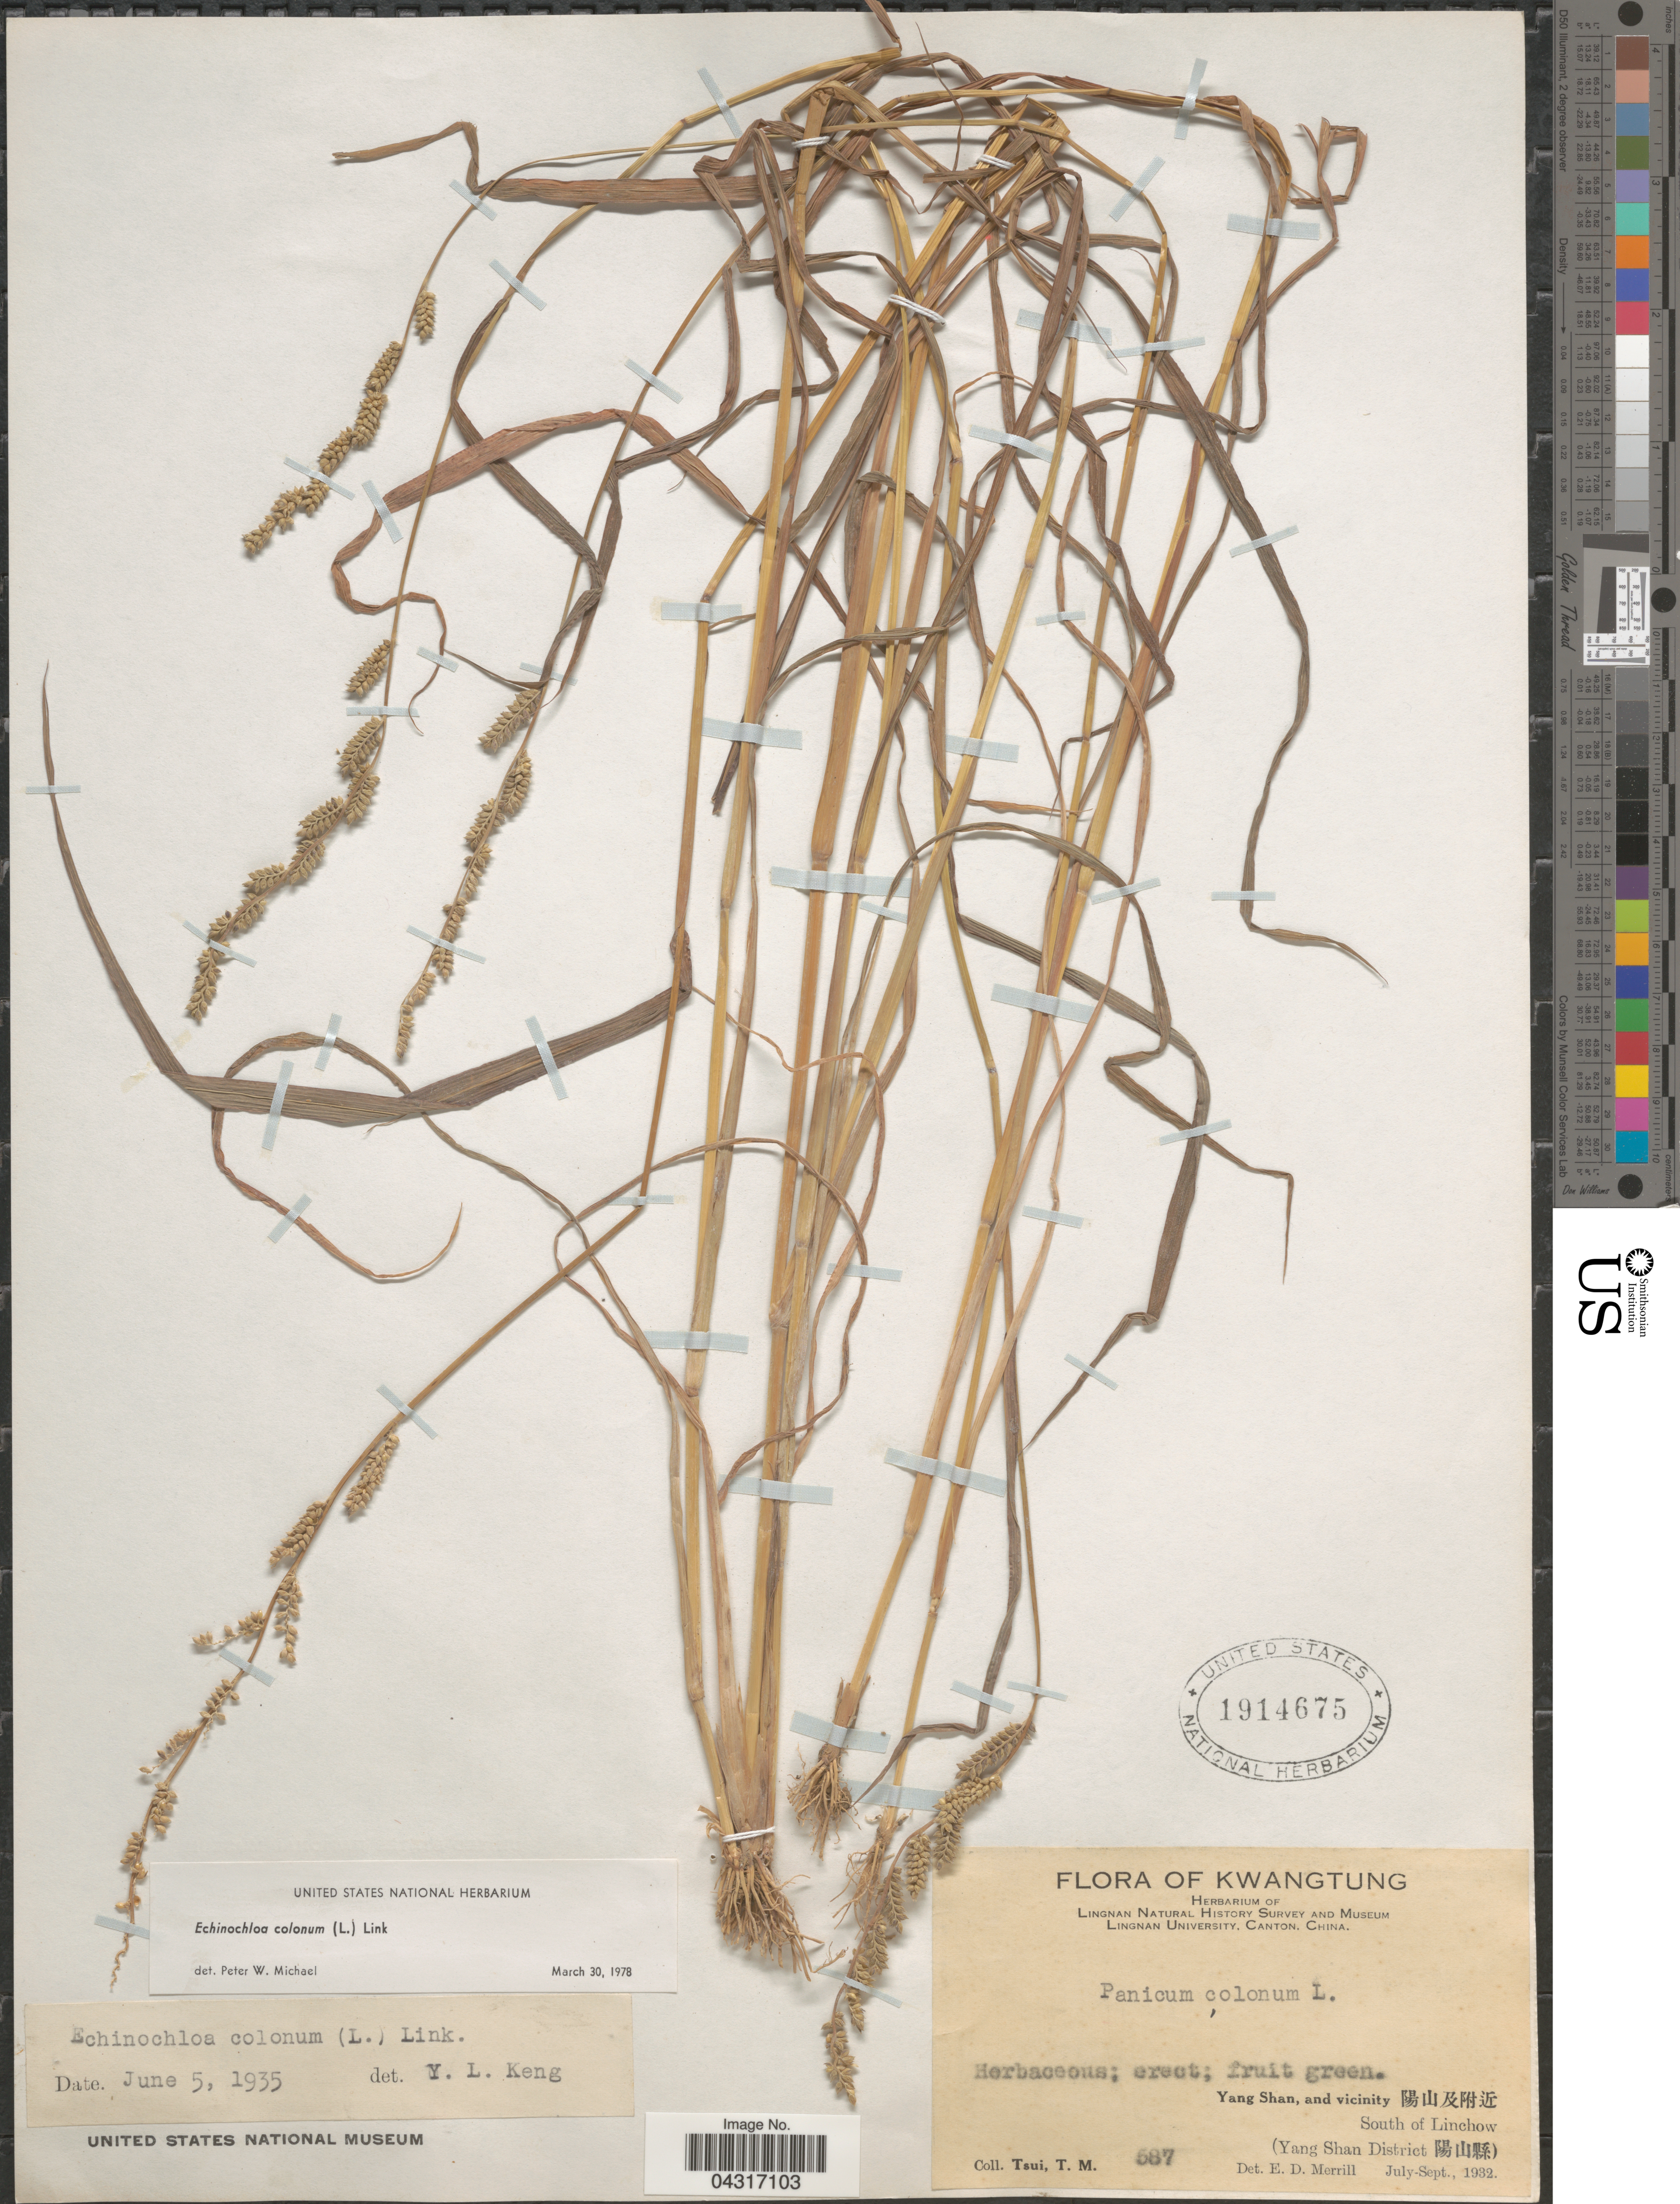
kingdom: Plantae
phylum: Tracheophyta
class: Liliopsida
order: Poales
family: Poaceae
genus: Echinochloa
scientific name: Echinochloa colona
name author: (L.) Link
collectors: T. Tsui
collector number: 587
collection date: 1932-07/1932-09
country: China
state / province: Guangdong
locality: Kwangtung. Yang Shan, and vicinity X. South of Linchow (Yang Shan District X).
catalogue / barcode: US 1914675